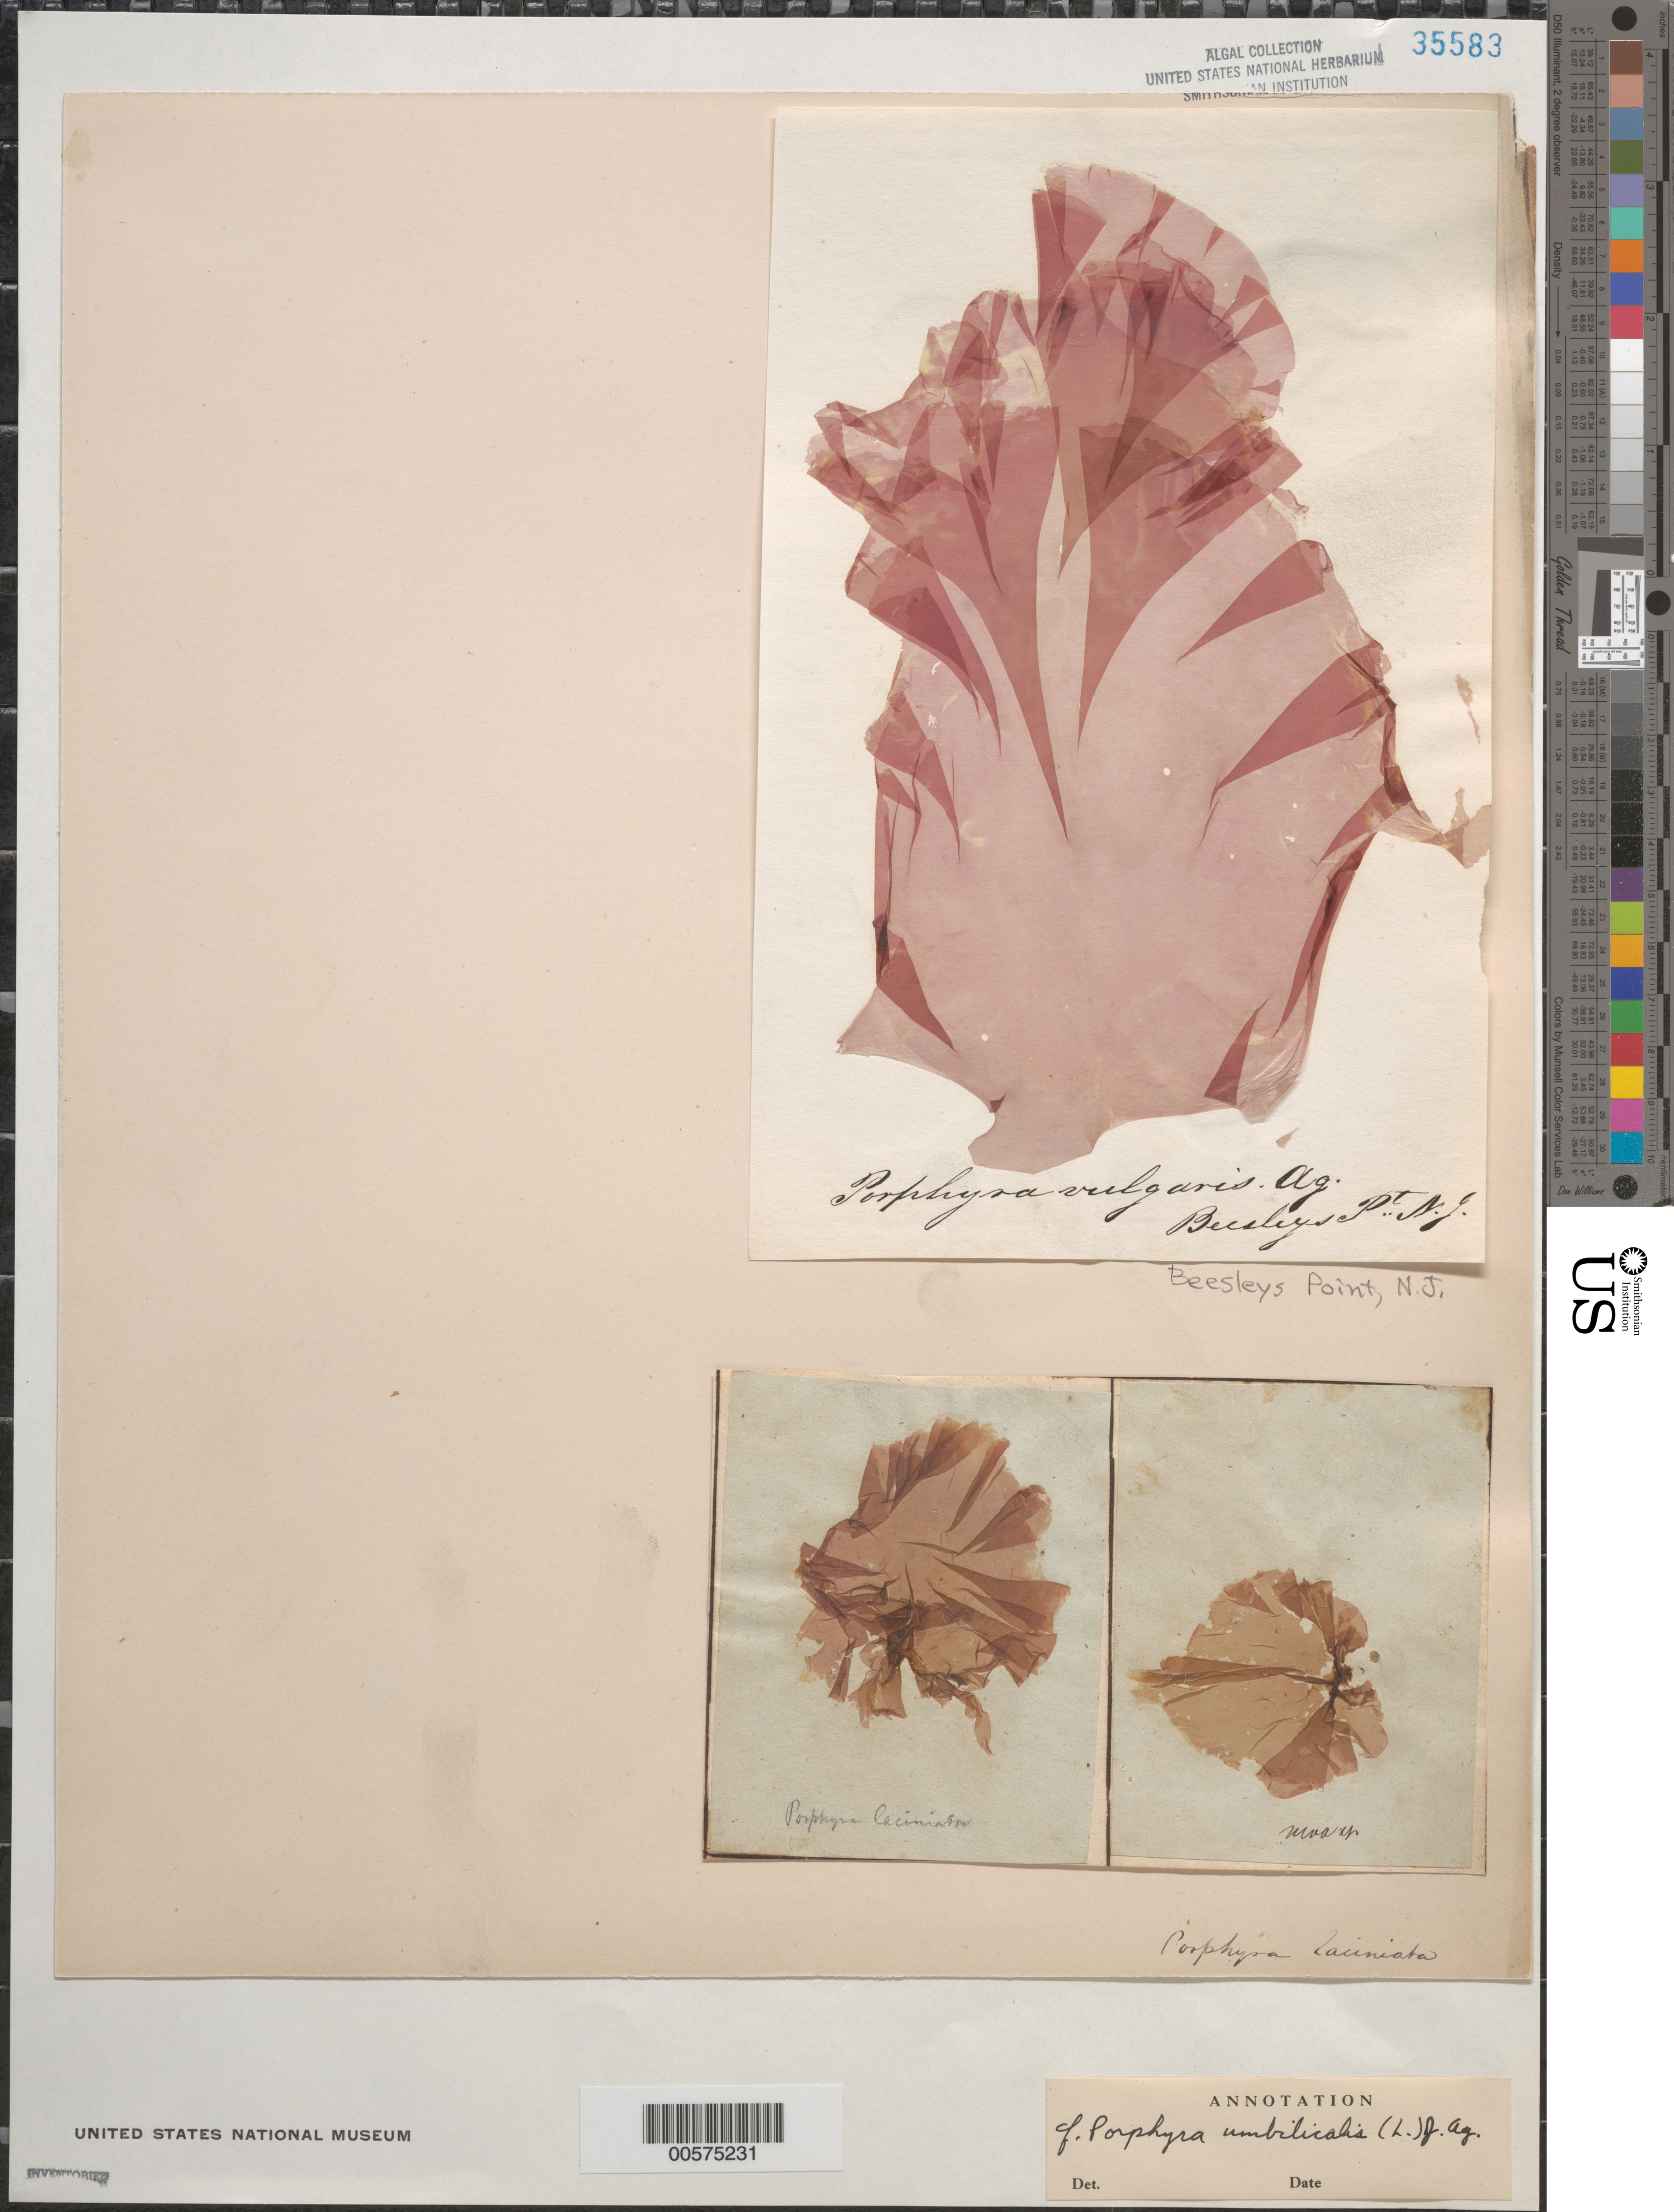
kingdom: Plantae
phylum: Rhodophyta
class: Bangiophyceae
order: Bangiales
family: Bangiaceae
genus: Porphyra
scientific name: Porphyra umbilicalis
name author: Kütz.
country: United States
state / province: New Jersey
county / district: Cape May County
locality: Beesleys Point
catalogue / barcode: US 35583